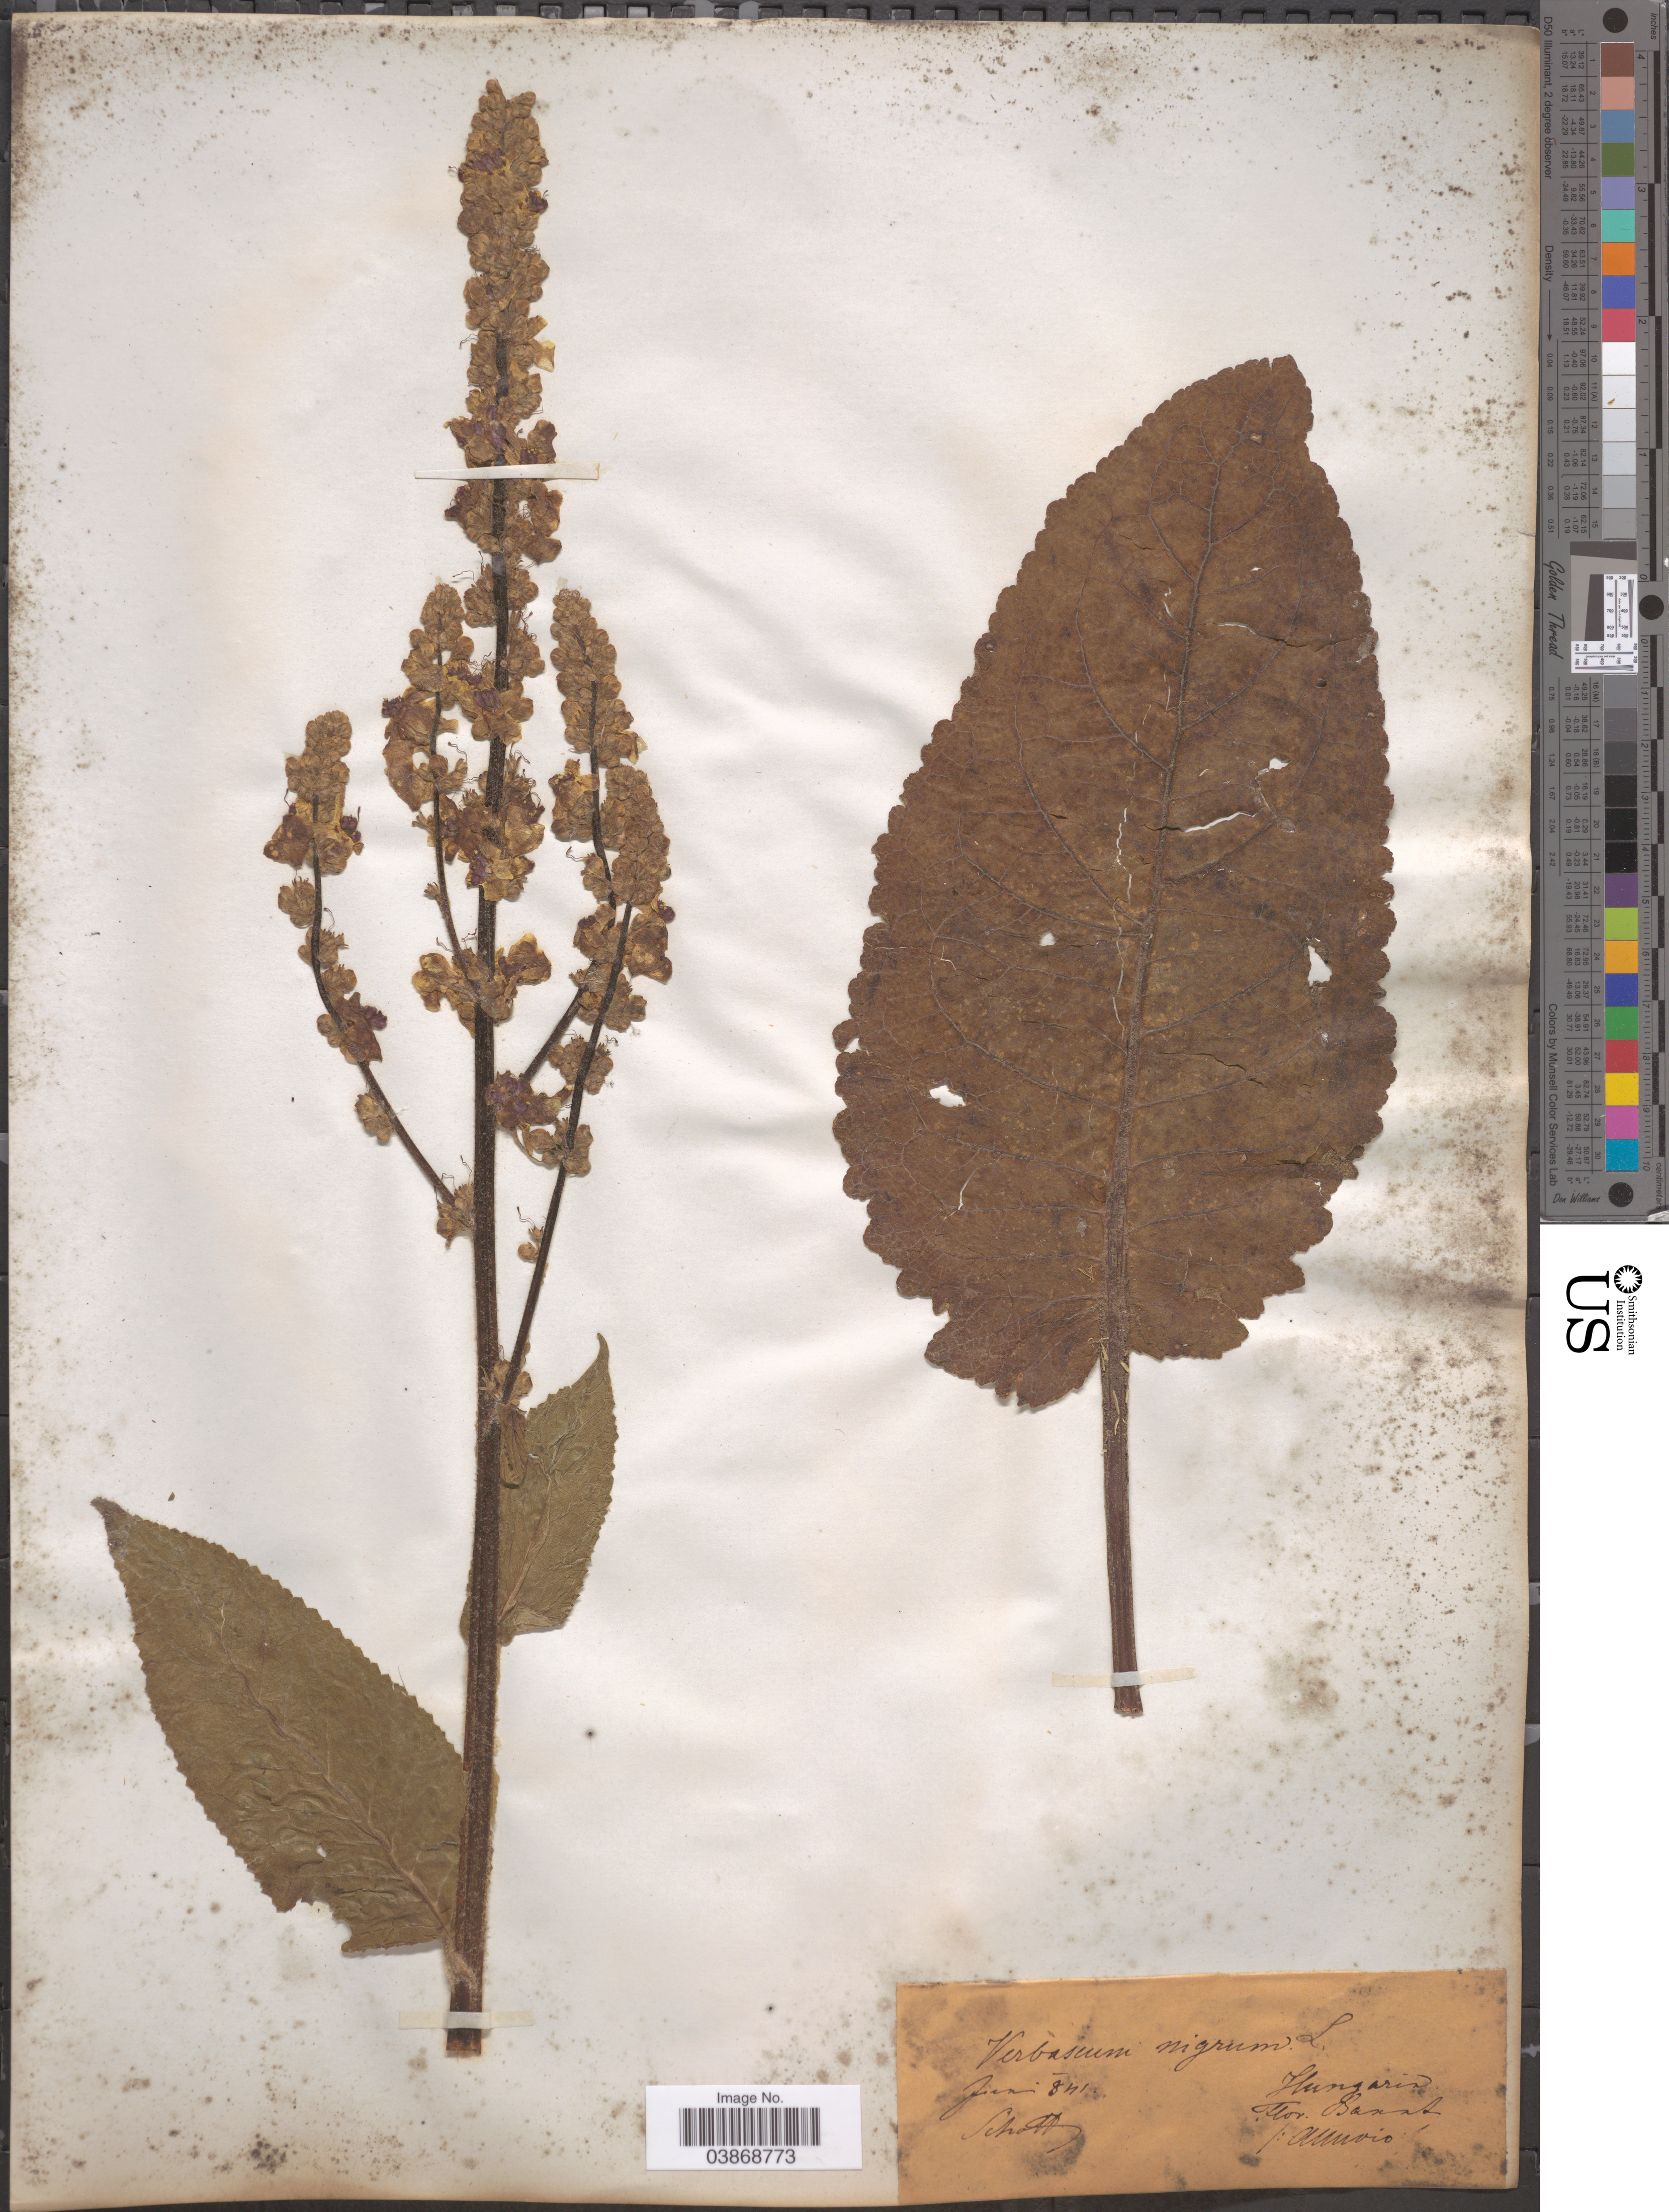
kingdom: Plantae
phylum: Tracheophyta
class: Magnoliopsida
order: Lamiales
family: Scrophulariaceae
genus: Verbascum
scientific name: Verbascum nigrum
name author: L.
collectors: Schott, --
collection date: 1841-06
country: Hungary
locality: Banat.